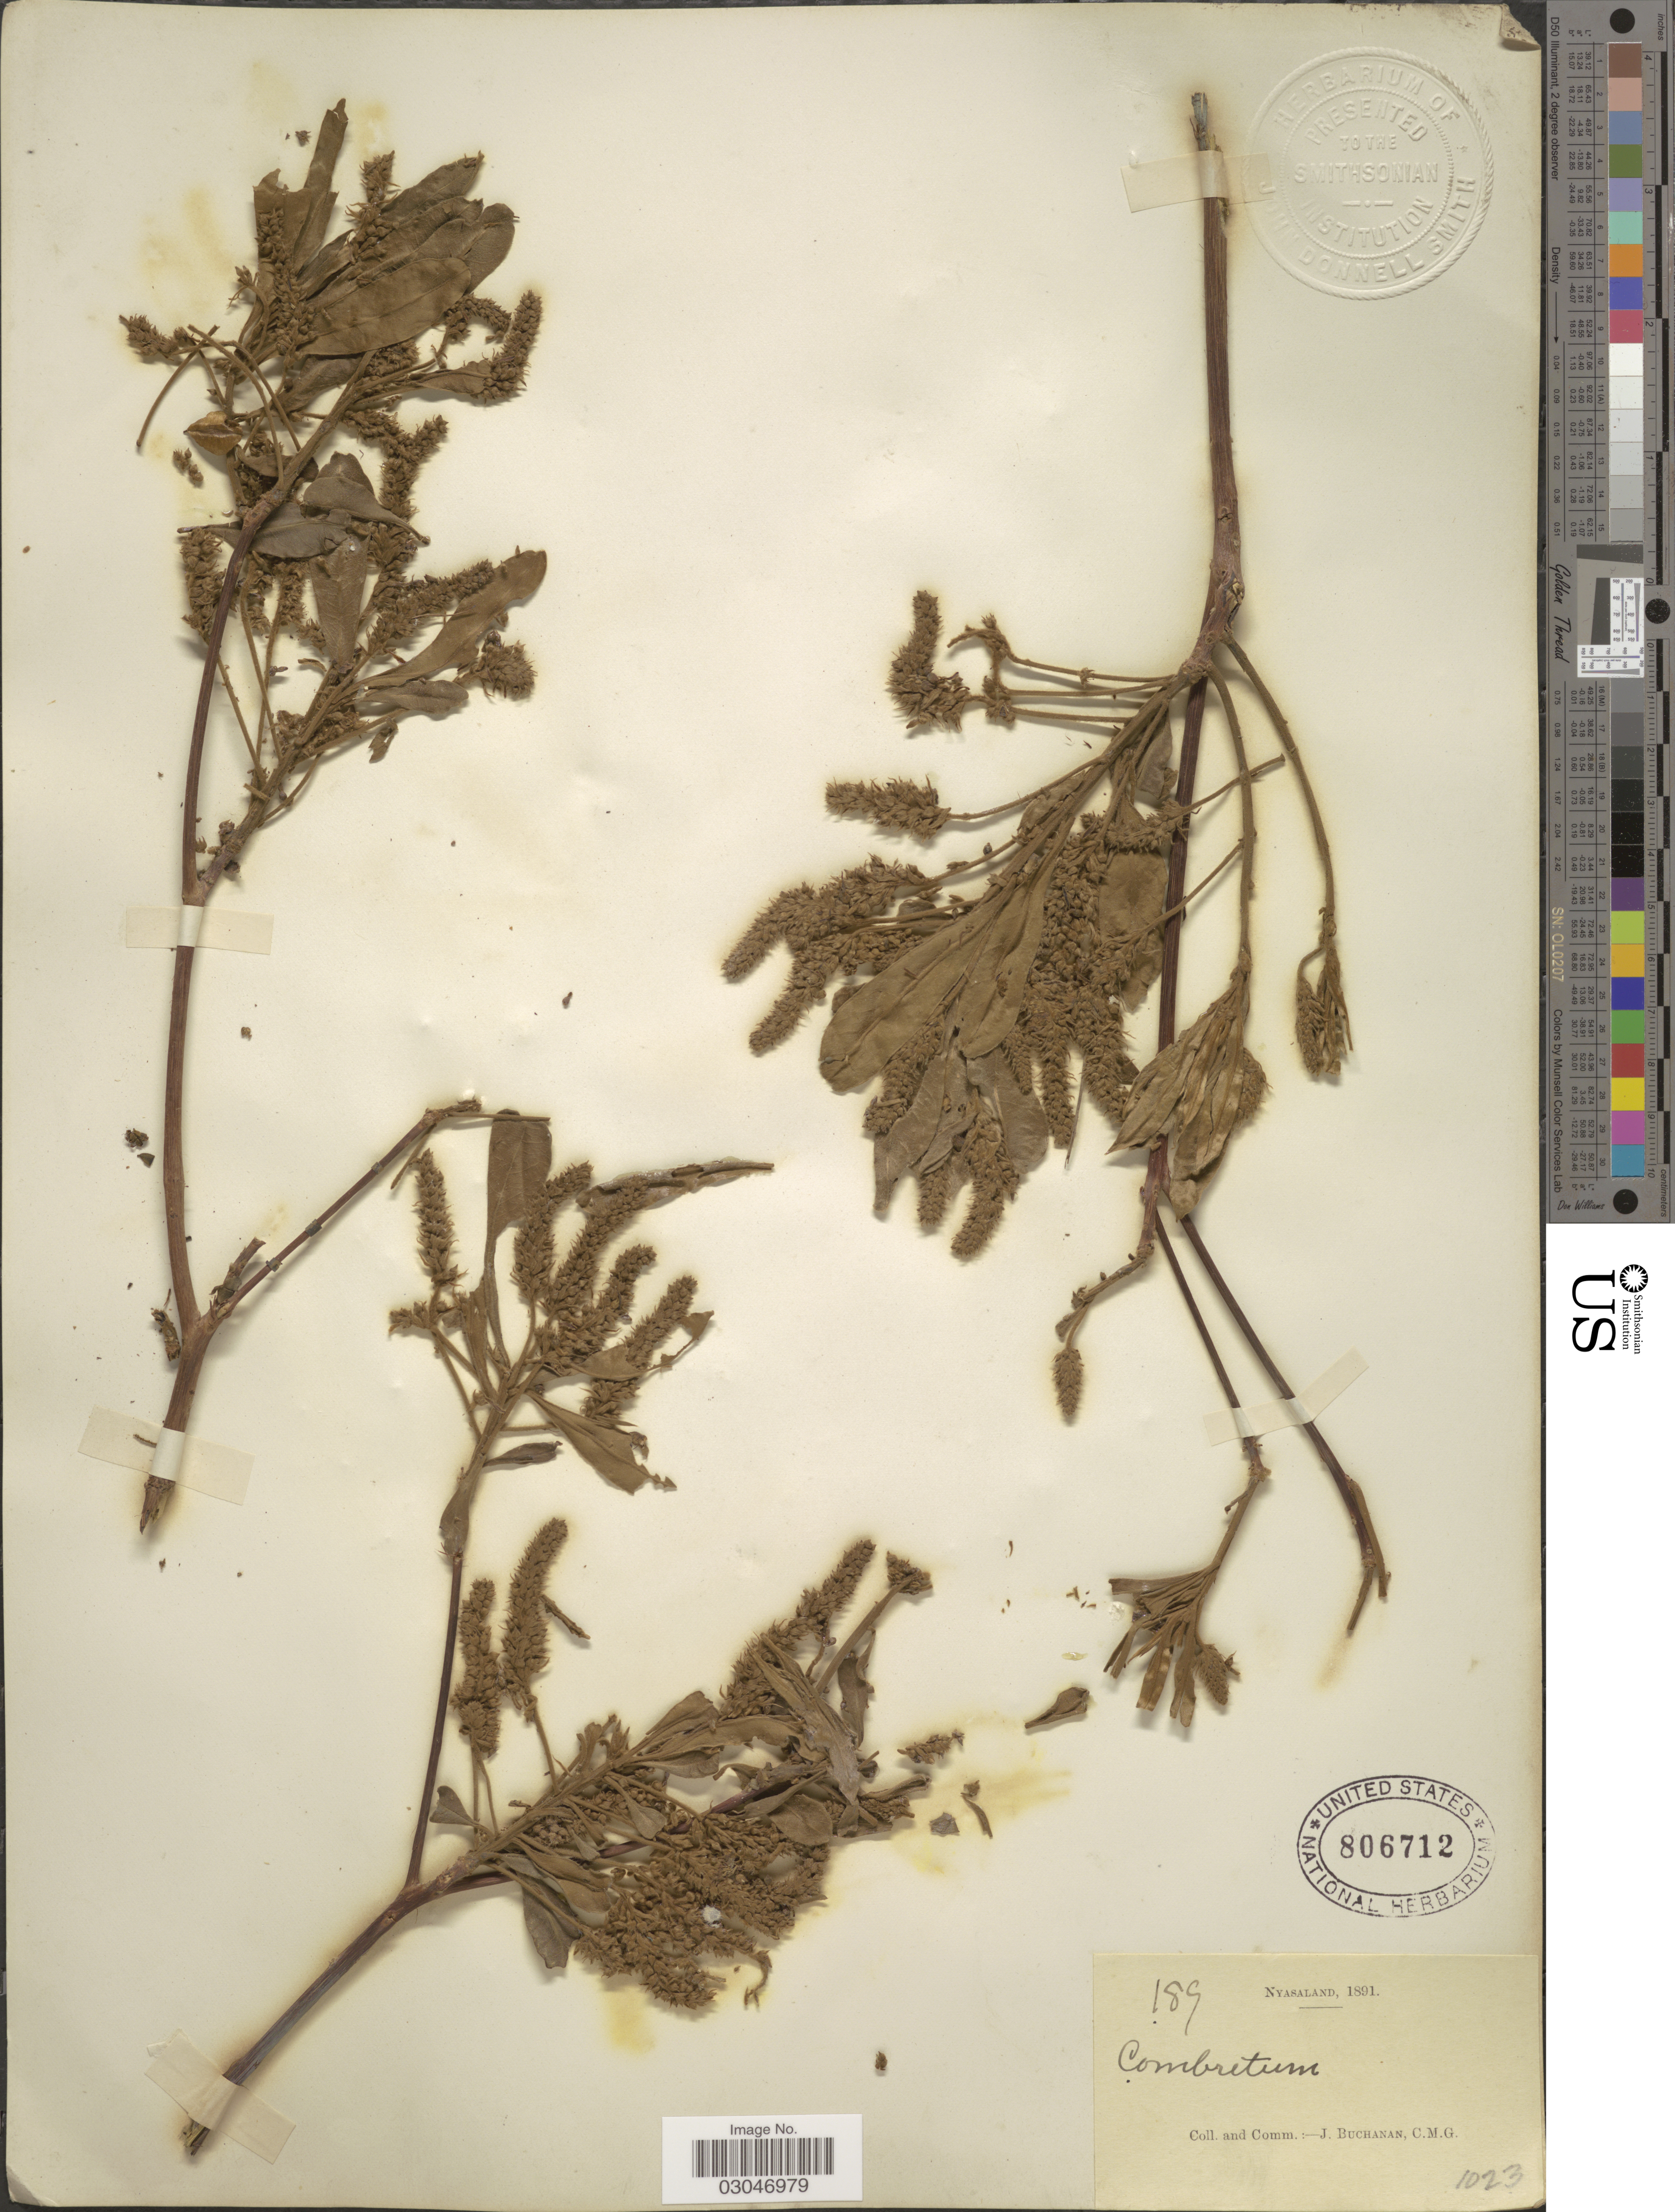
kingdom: Plantae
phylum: Tracheophyta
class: Magnoliopsida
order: Myrtales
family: Combretaceae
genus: Combretum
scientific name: Combretum sp.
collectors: J. Buchanan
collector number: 189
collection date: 1891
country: Malawi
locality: Nyasaland.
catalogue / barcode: US 806712